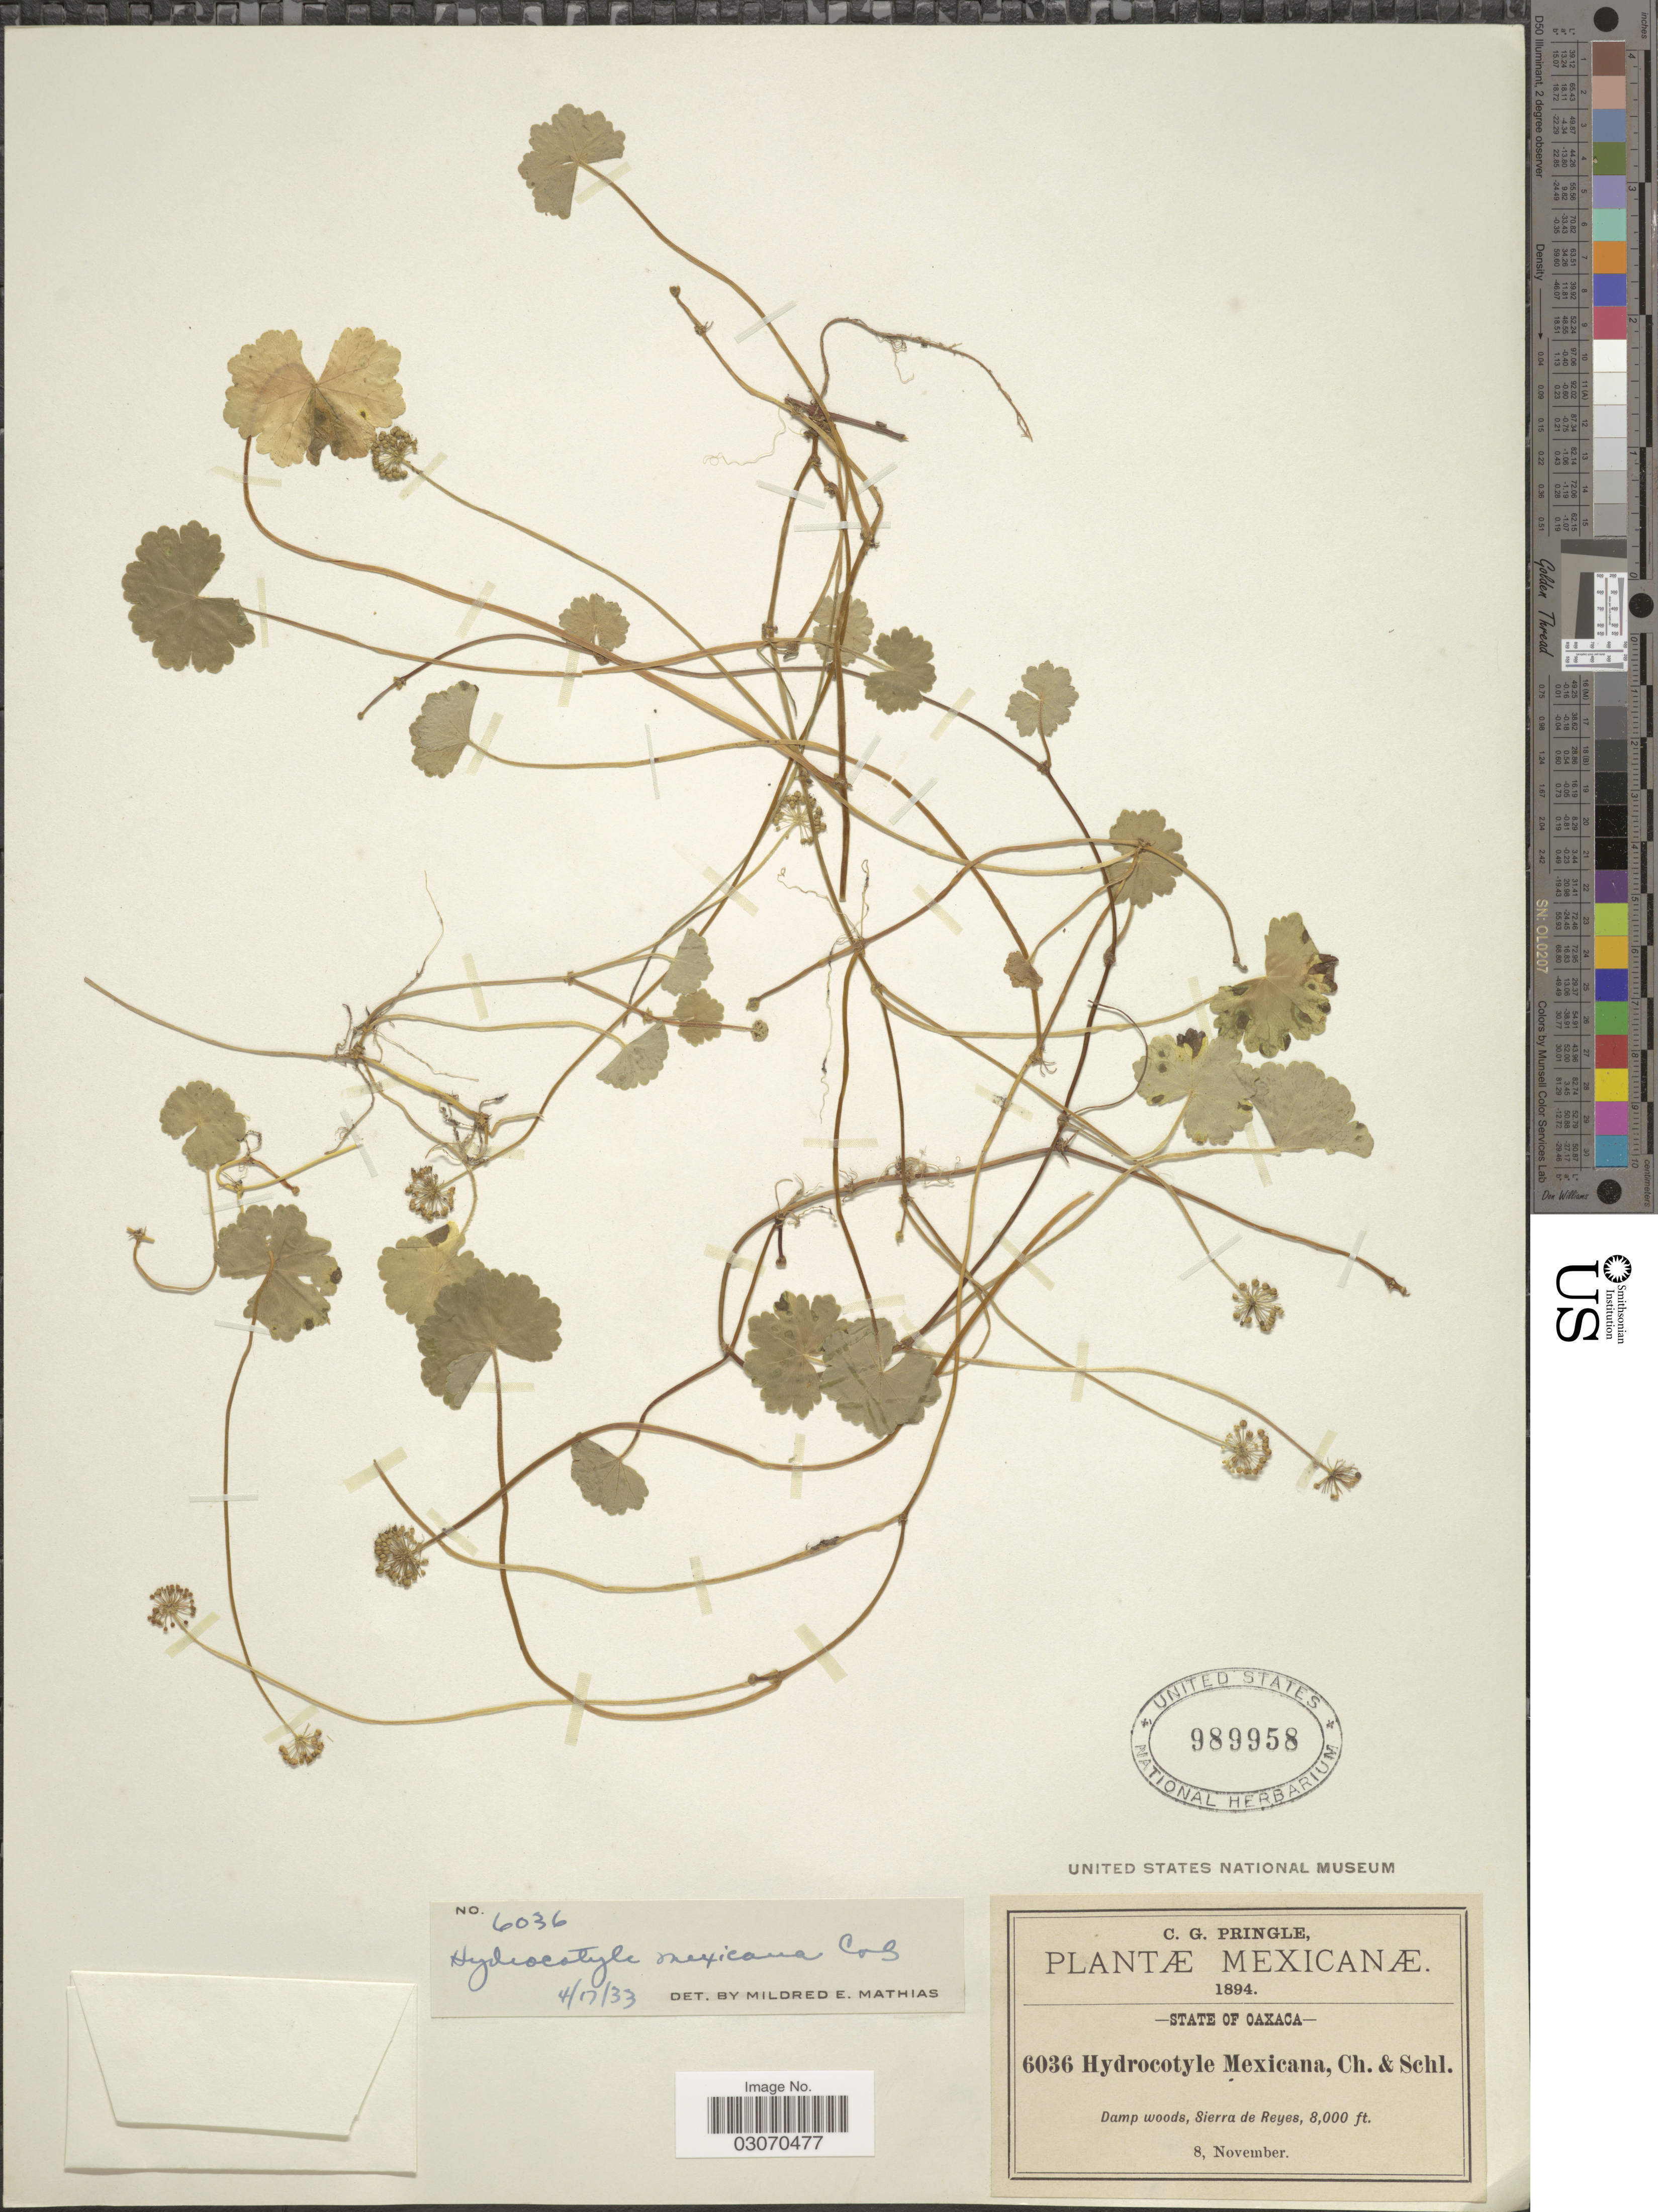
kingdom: Plantae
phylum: Tracheophyta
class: Magnoliopsida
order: Apiales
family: Araliaceae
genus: Hydrocotyle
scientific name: Hydrocotyle mexicana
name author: Schltdl. & Cham.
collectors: C. G. Pringle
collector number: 6036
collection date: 1894-11-08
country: Mexico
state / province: Oaxaca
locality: Damp woods, Sierra de Reyes.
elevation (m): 2438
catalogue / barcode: US 989958